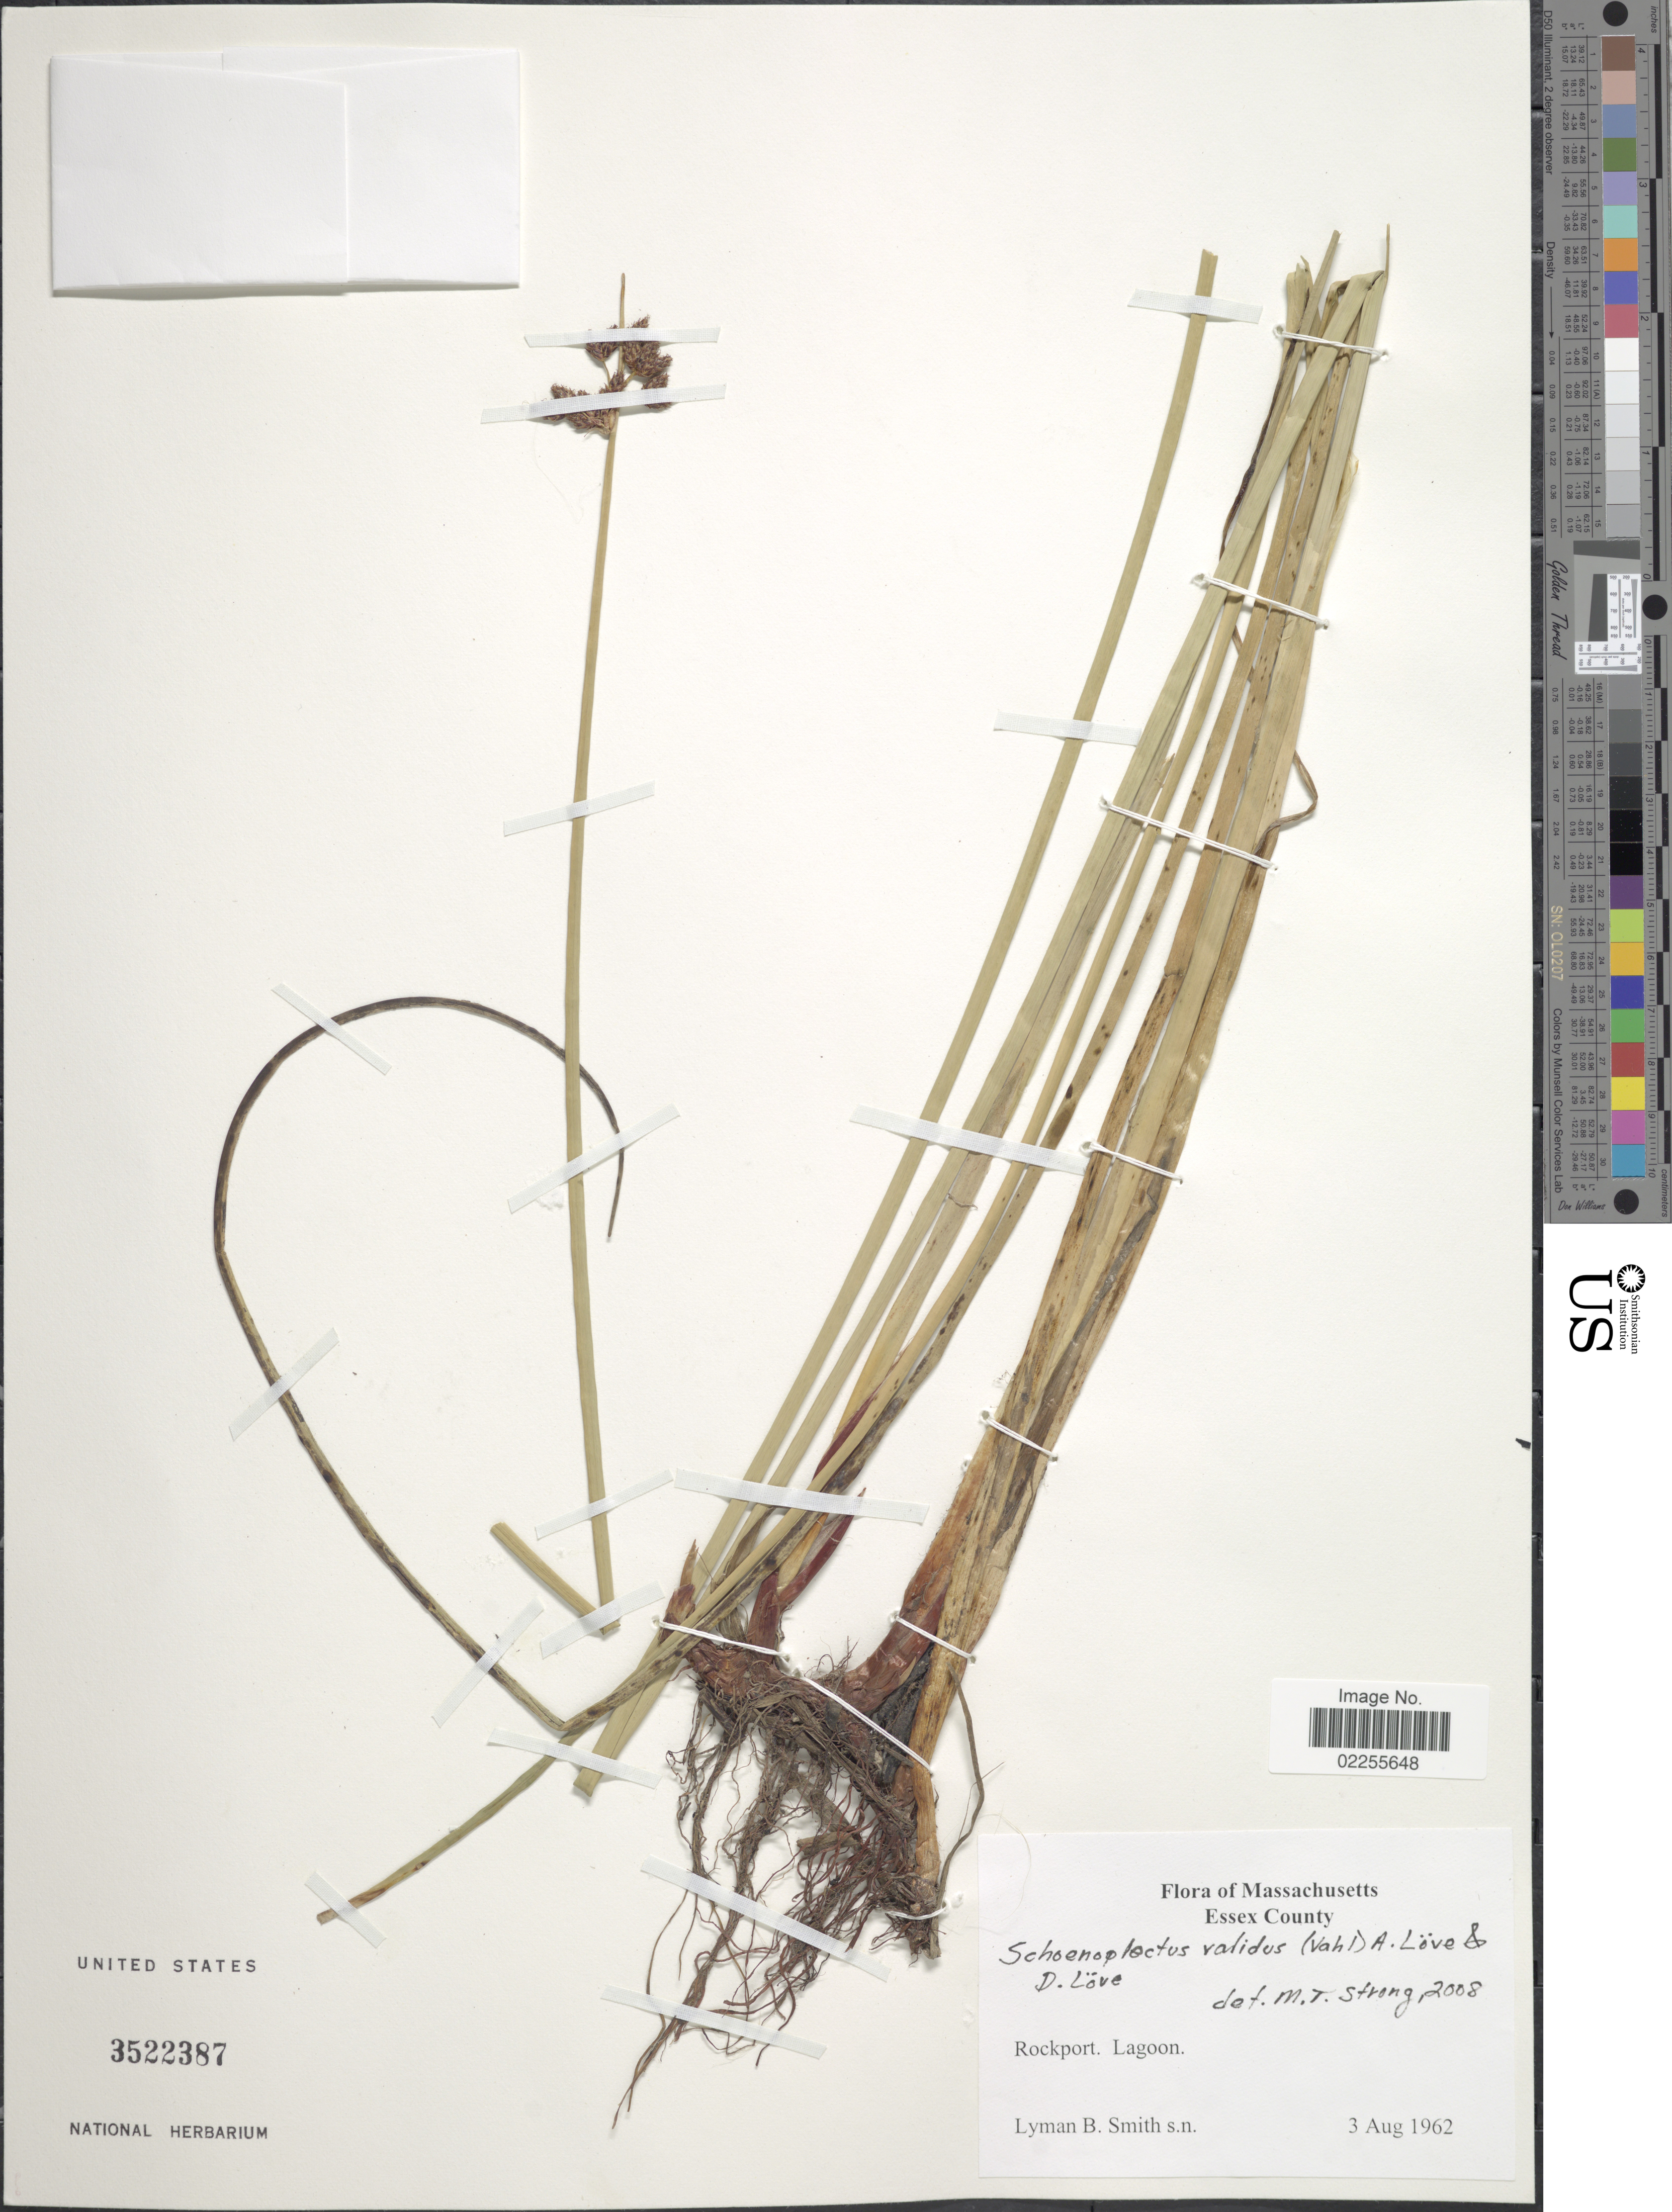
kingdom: Plantae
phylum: Tracheophyta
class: Liliopsida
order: Poales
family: Cyperaceae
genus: Schoenoplectus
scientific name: Schoenoplectus tabernaemontani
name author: (C.C. Gmel.) Palla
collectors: L. Smith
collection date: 1962-08-03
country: United States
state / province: Massachusetts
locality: Essex County, Rockport, Lagoon.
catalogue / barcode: US 3522387